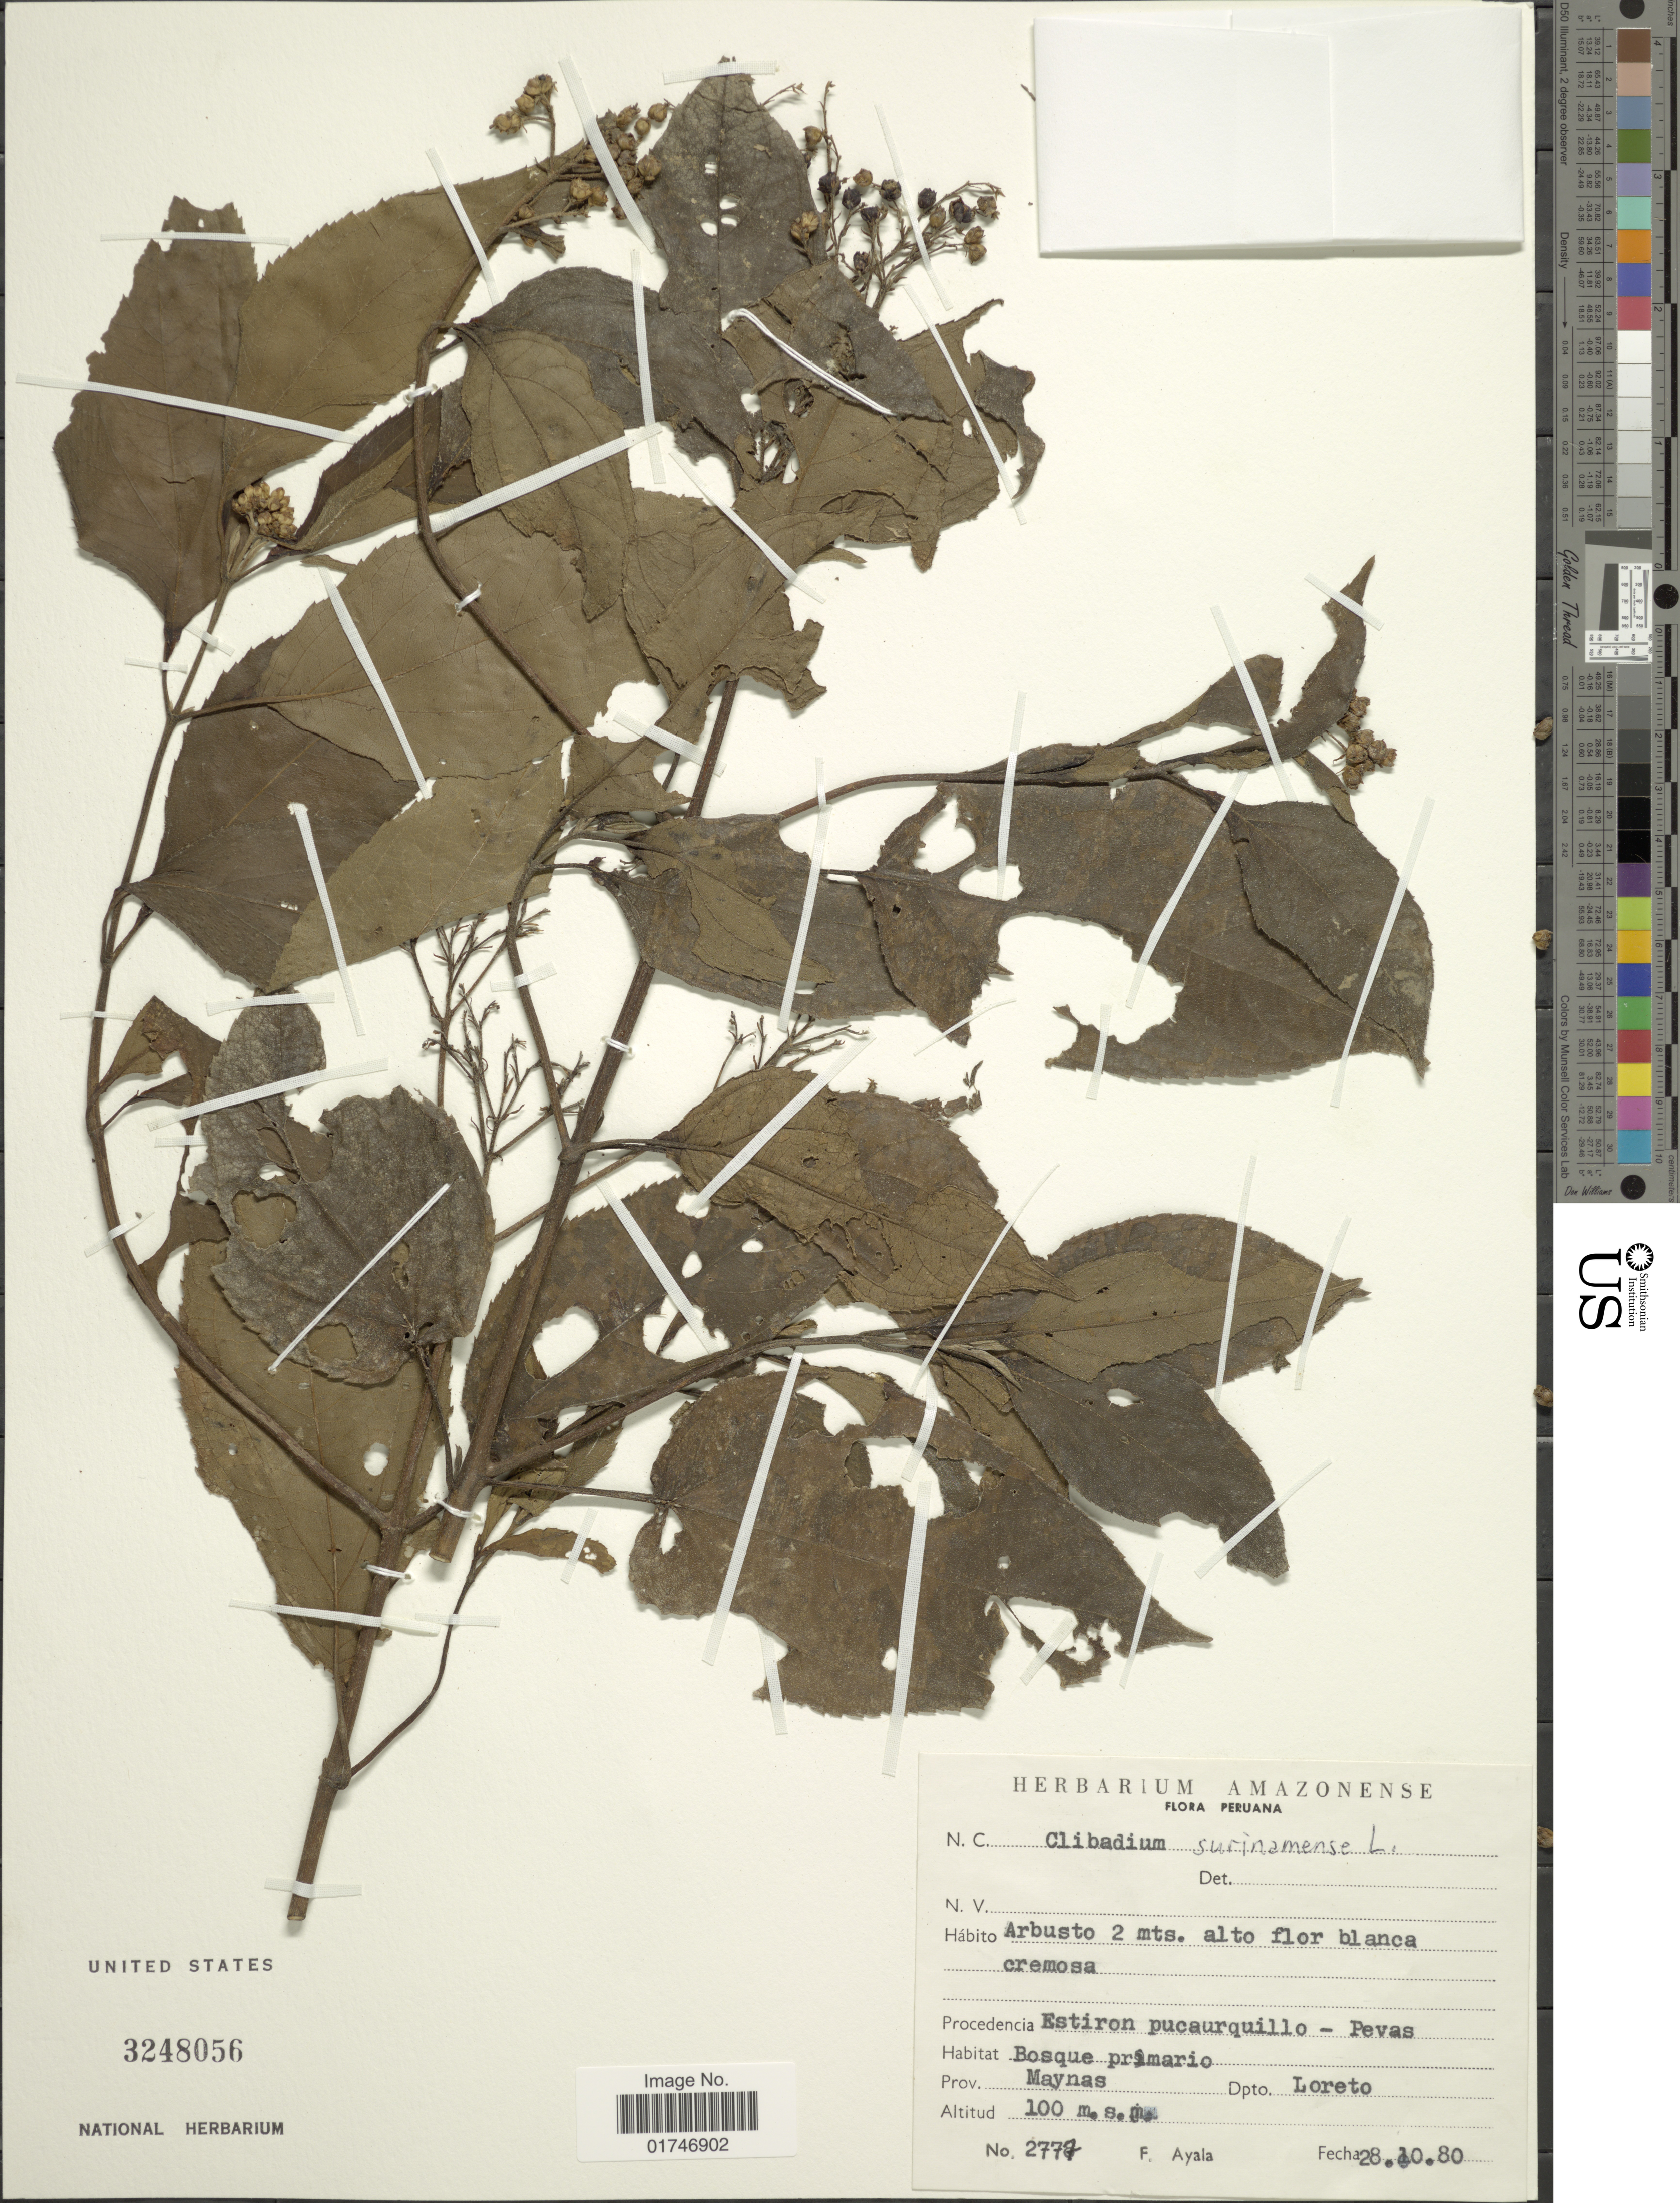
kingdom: Plantae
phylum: Tracheophyta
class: Magnoliopsida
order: Asterales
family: Asteraceae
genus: Clibadium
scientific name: Clibadium surinamense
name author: L.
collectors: F. Ayala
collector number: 2777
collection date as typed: Transcribed d/m/y: 28/10/80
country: Peru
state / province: Loreto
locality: Estiron pucaurquillo - Pevas. Prov. Maynas. Dpto. Loreto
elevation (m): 100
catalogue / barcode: US 3248056